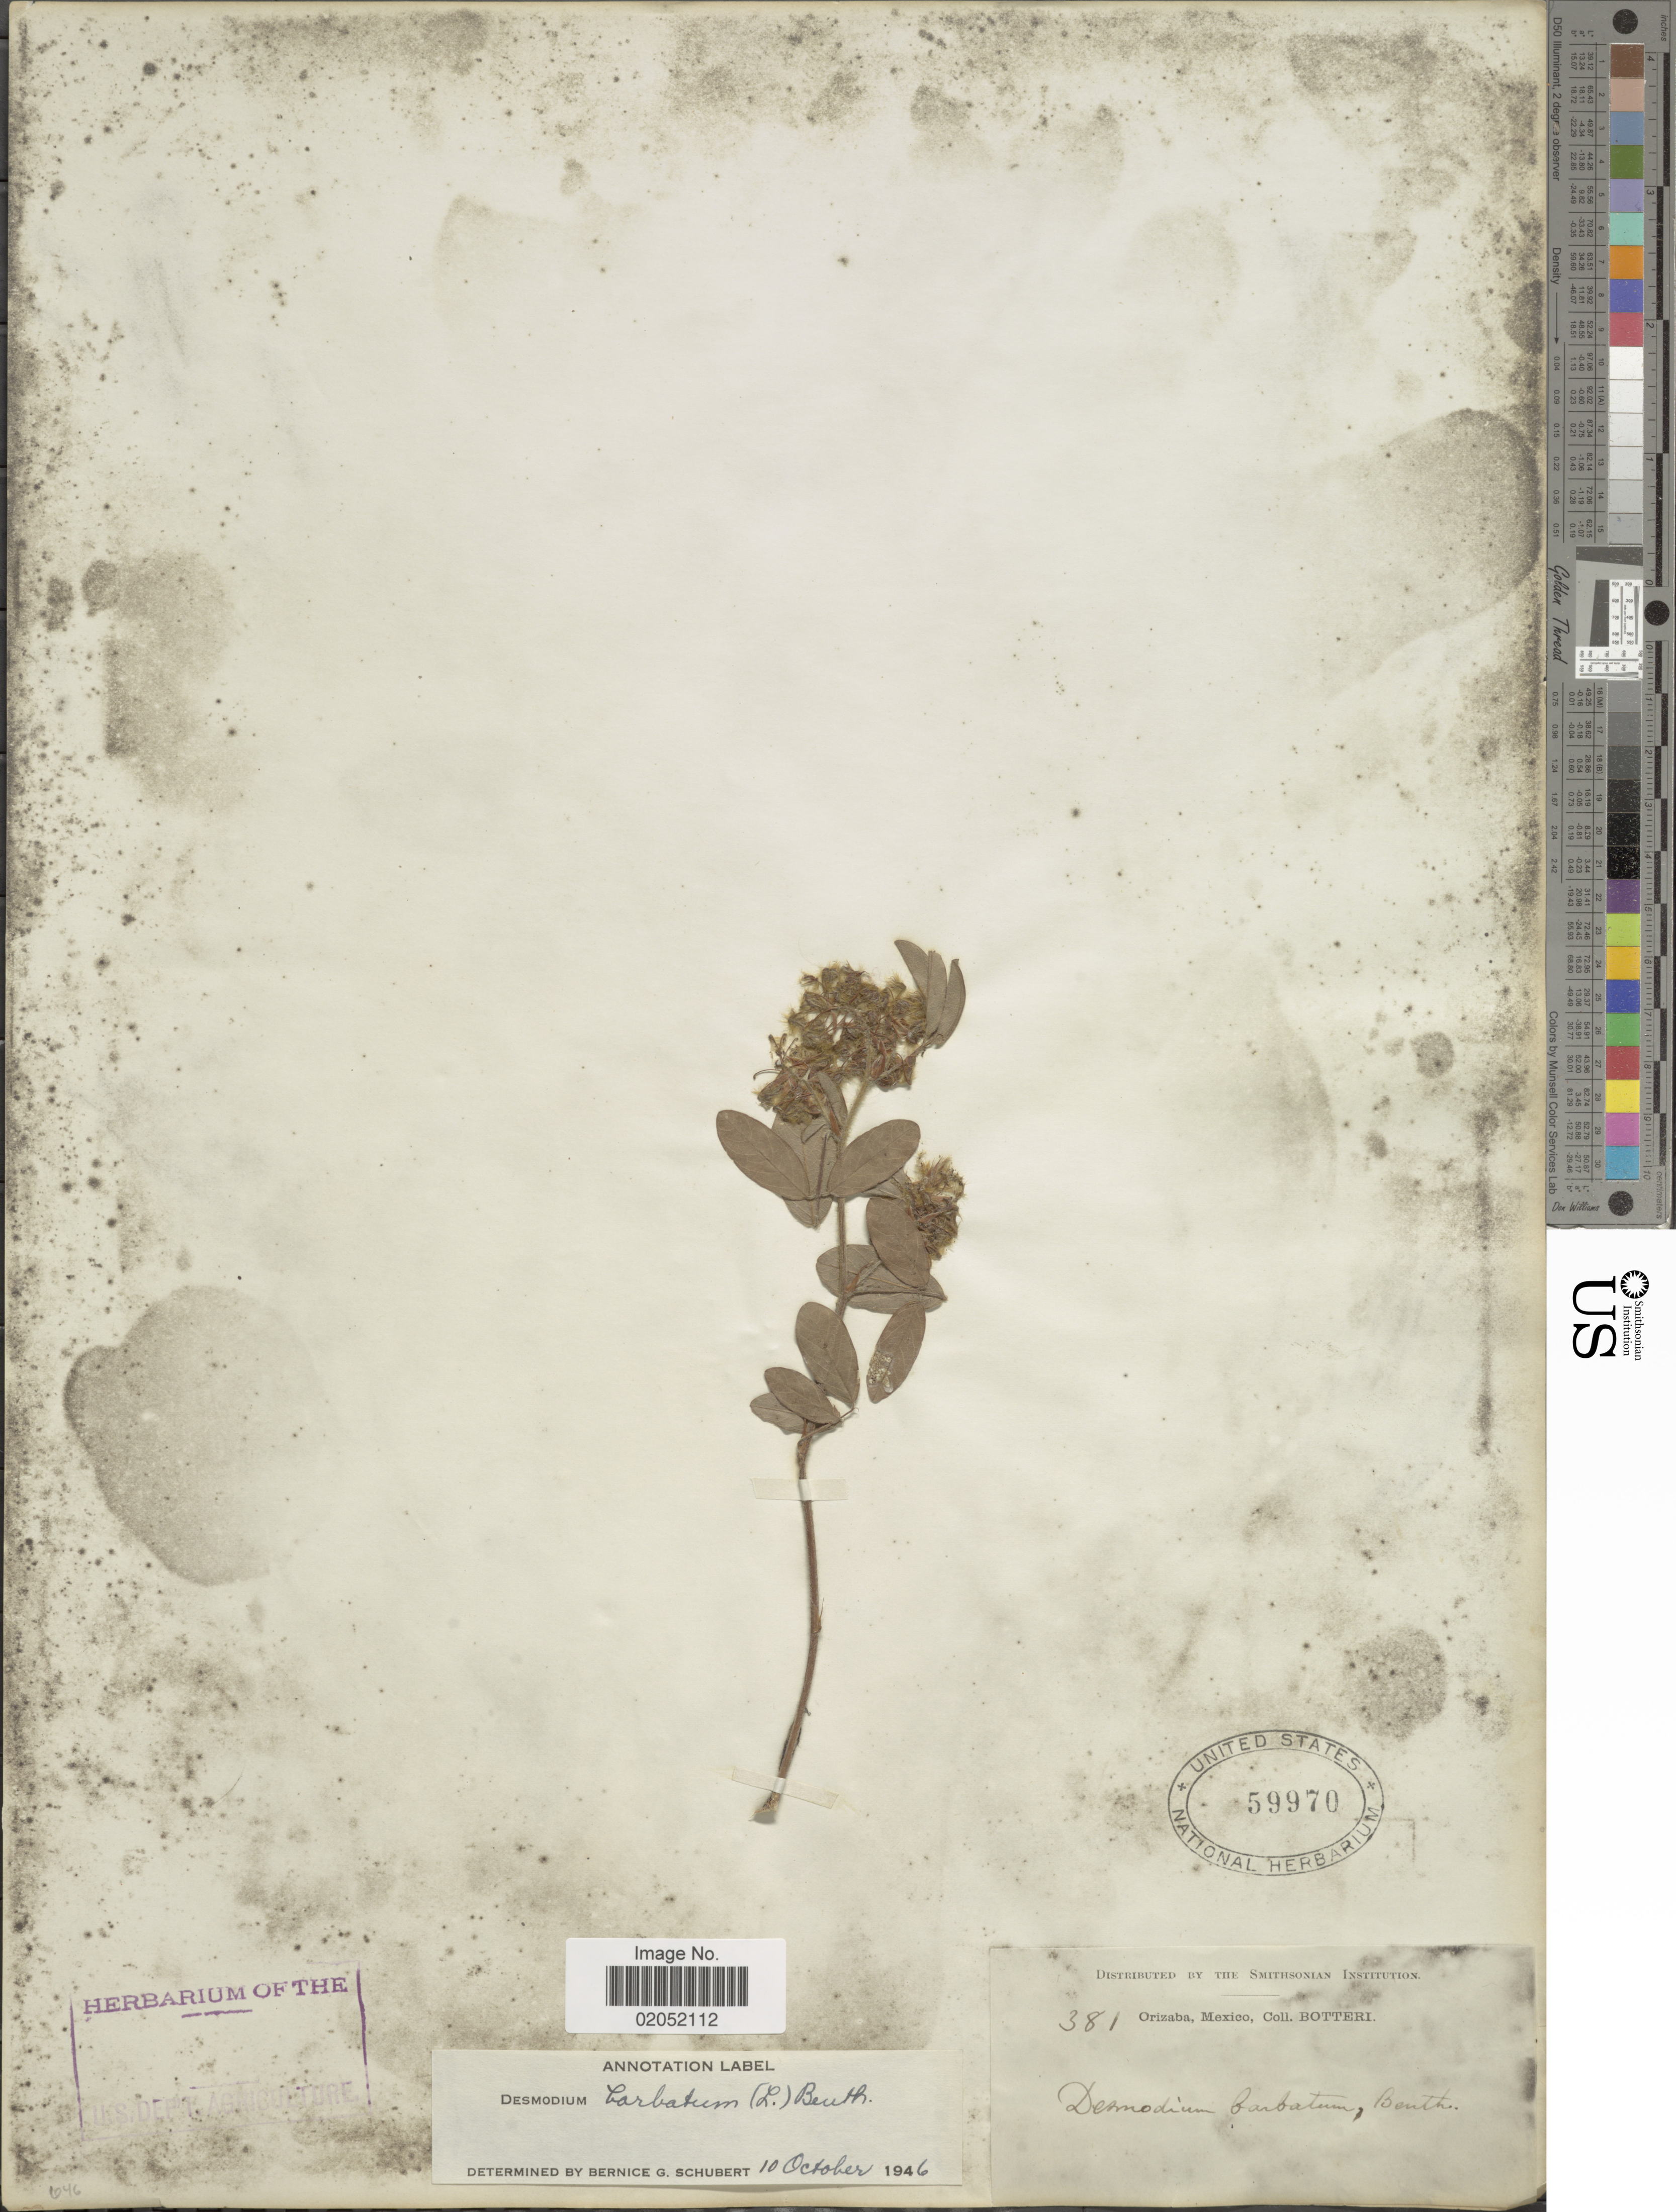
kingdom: Plantae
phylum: Tracheophyta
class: Magnoliopsida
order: Fabales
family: Fabaceae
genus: Grona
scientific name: Grona barbata var. barbata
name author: (L.) H. Ohashi & K. Ohashi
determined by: Strong, Mark T., (BOT), Smithsonian Institution - National Museum of Natural History (UNITED STATES)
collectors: -. Botteri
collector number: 381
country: Mexico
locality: Orizaba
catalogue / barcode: US 59970